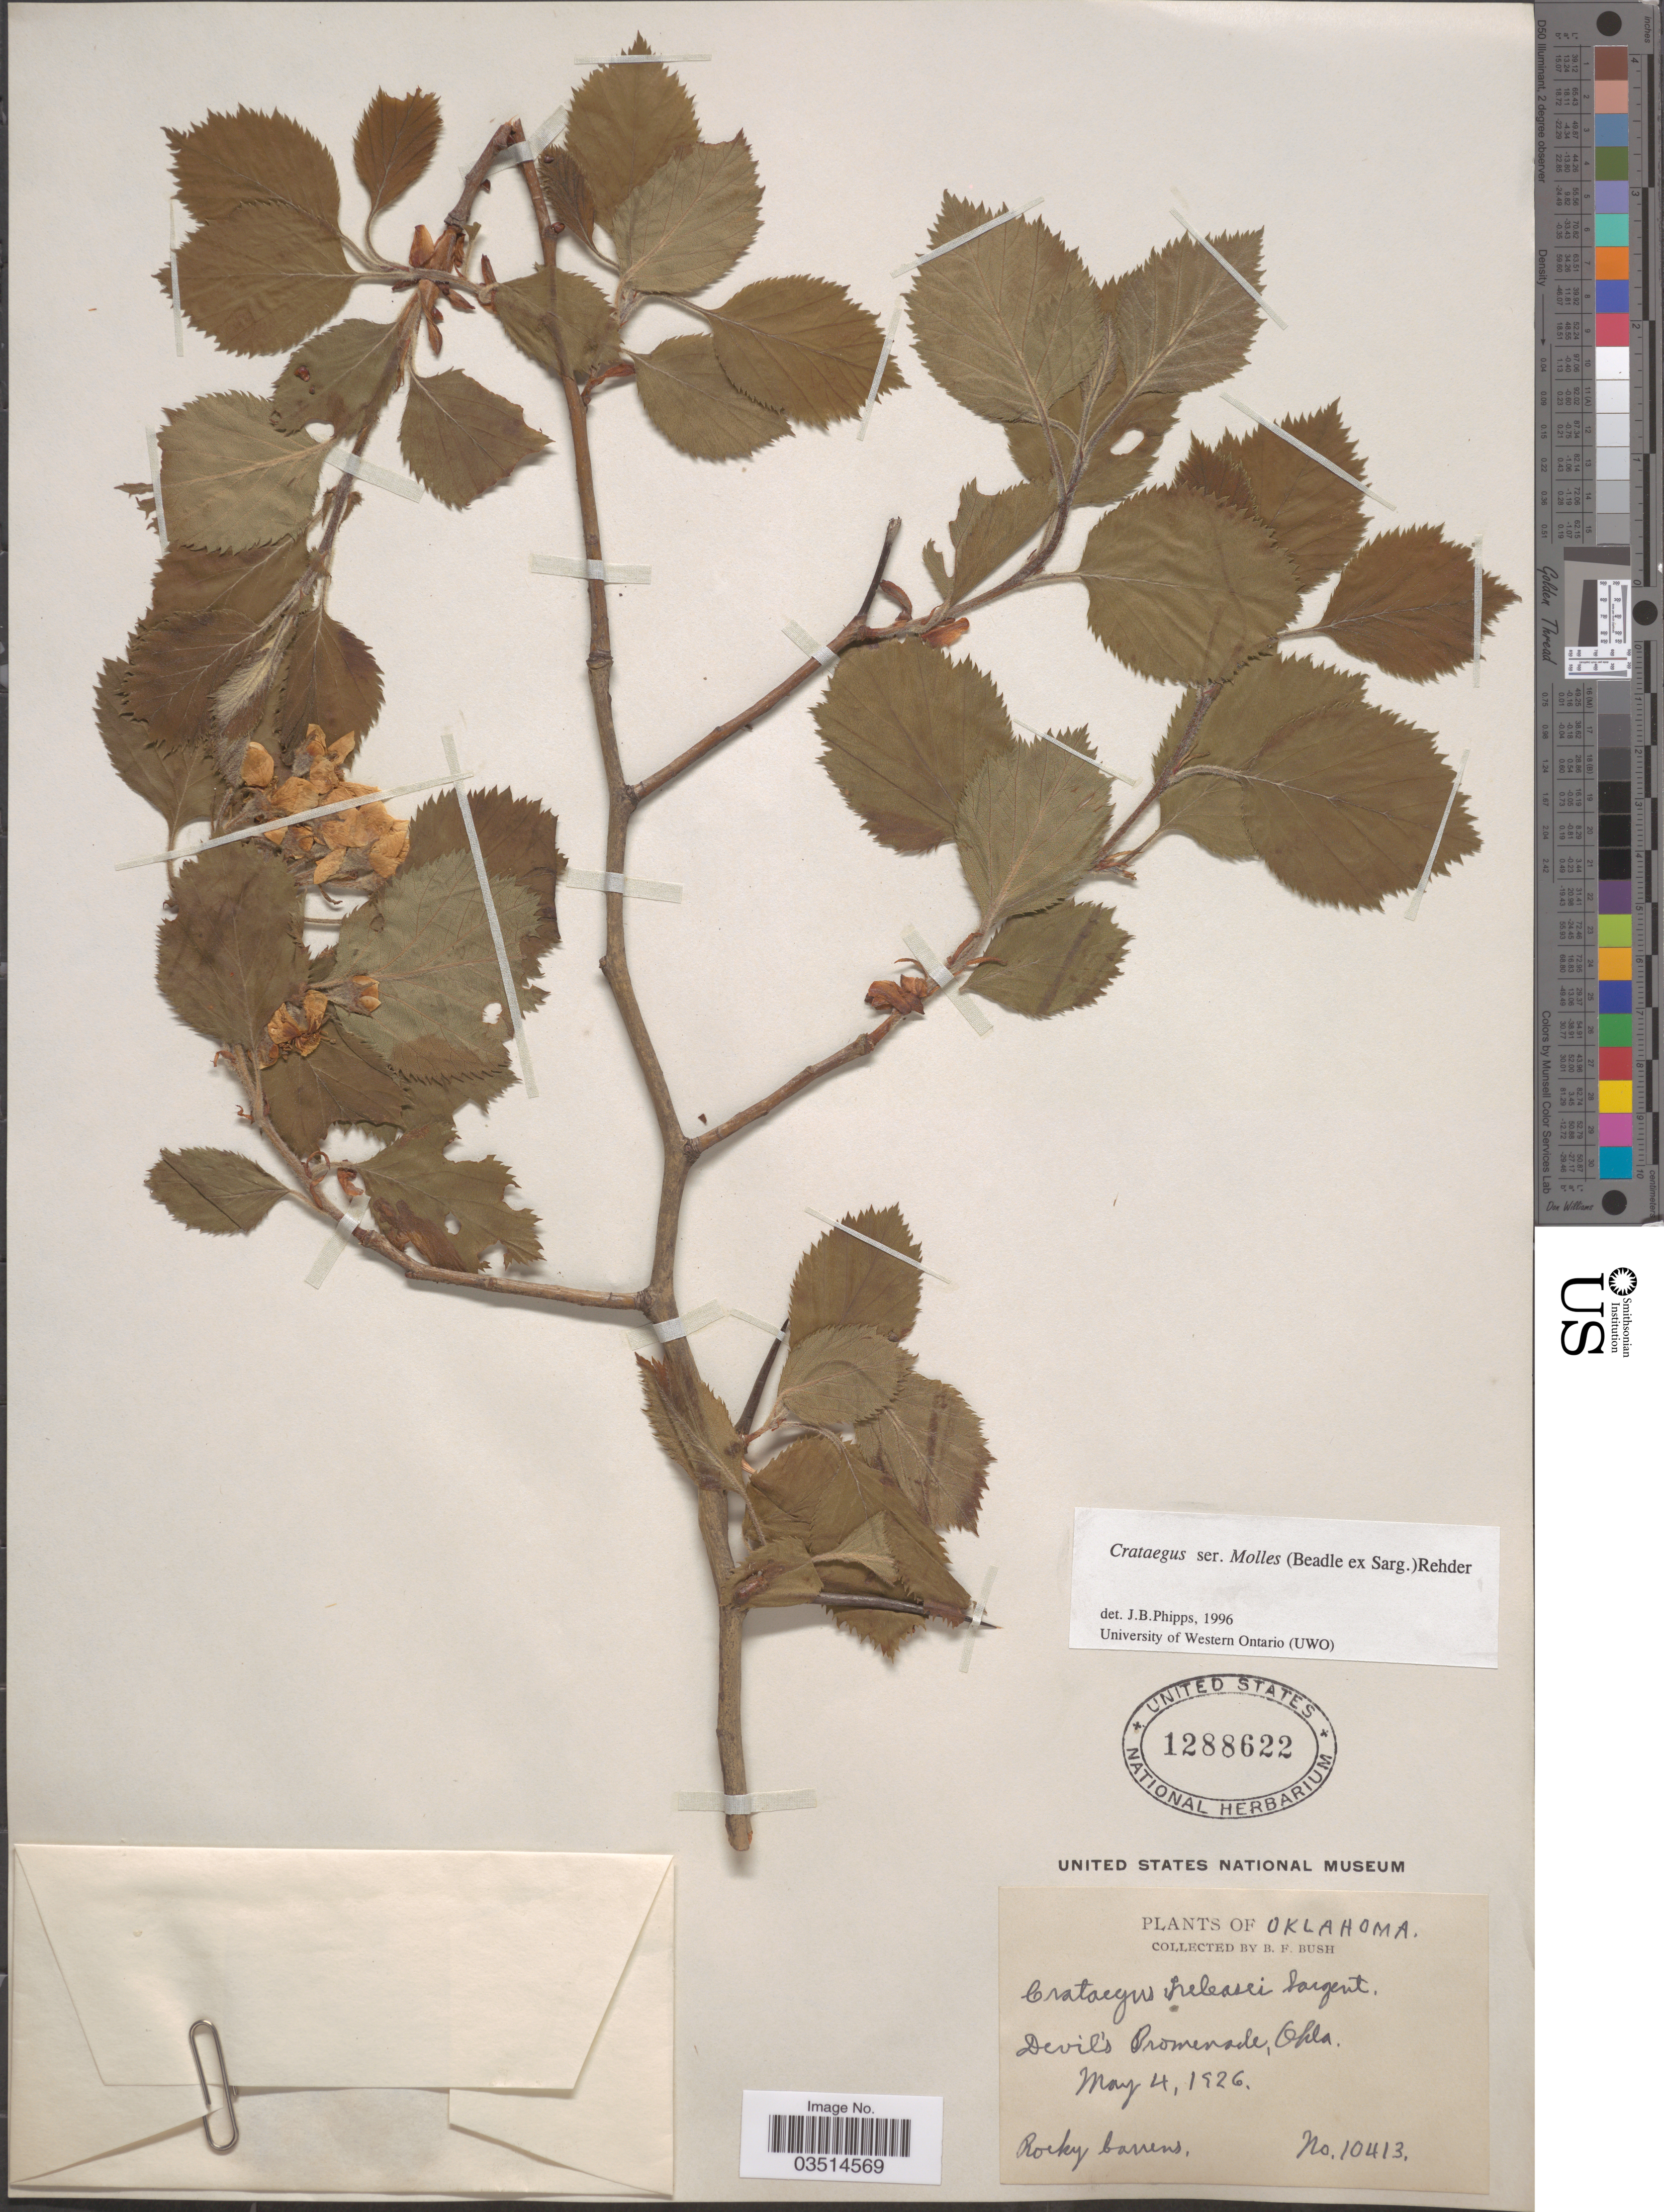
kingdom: Plantae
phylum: Tracheophyta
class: Magnoliopsida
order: Rosales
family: Rosaceae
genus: Crataegus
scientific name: Crataegus x dispessa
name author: Ashe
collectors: B. F. Bush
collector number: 10413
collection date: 1926-05-04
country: United States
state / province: Oklahoma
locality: Devil's Promenade.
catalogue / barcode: US 1288622